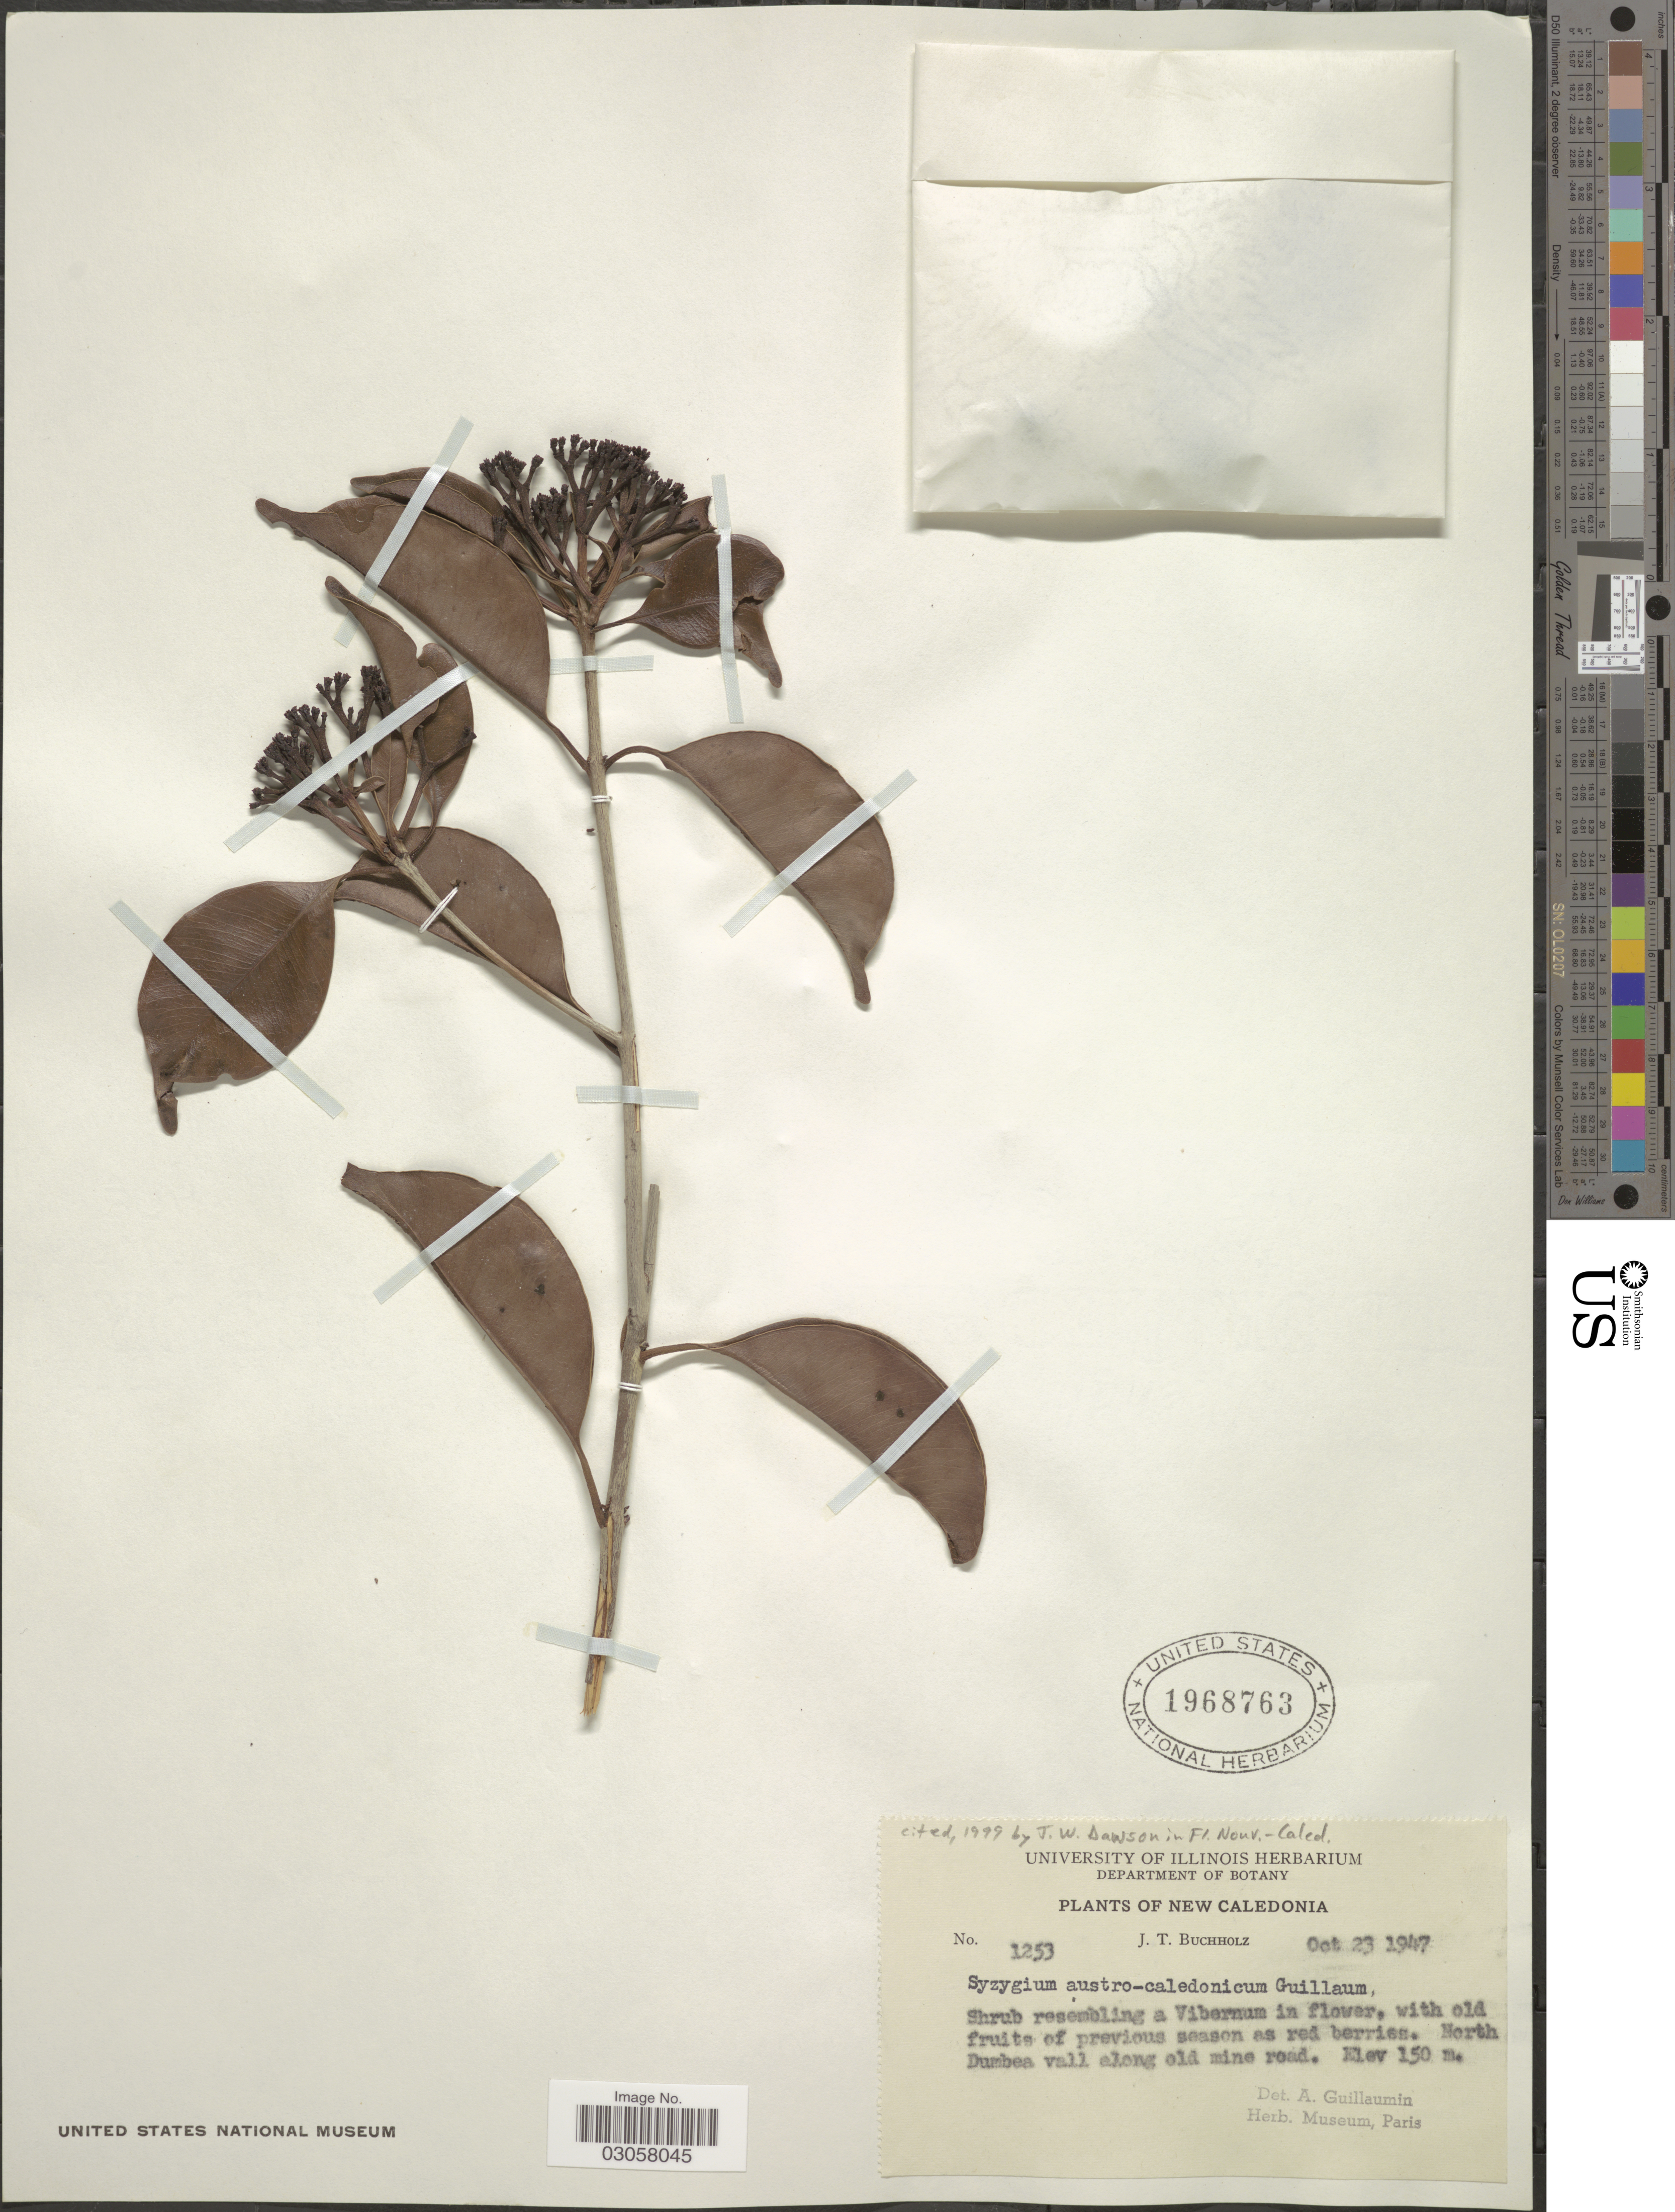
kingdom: Plantae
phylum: Tracheophyta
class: Magnoliopsida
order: Myrtales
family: Myrtaceae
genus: Syzygium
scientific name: Syzygium austro-caledonicum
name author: (Seem.) Guillaumin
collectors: J. T. Buchholz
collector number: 1253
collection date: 1947-10-23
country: New Caledonia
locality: North Dumbea vall along old mine road.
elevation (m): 150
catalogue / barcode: US 1968763